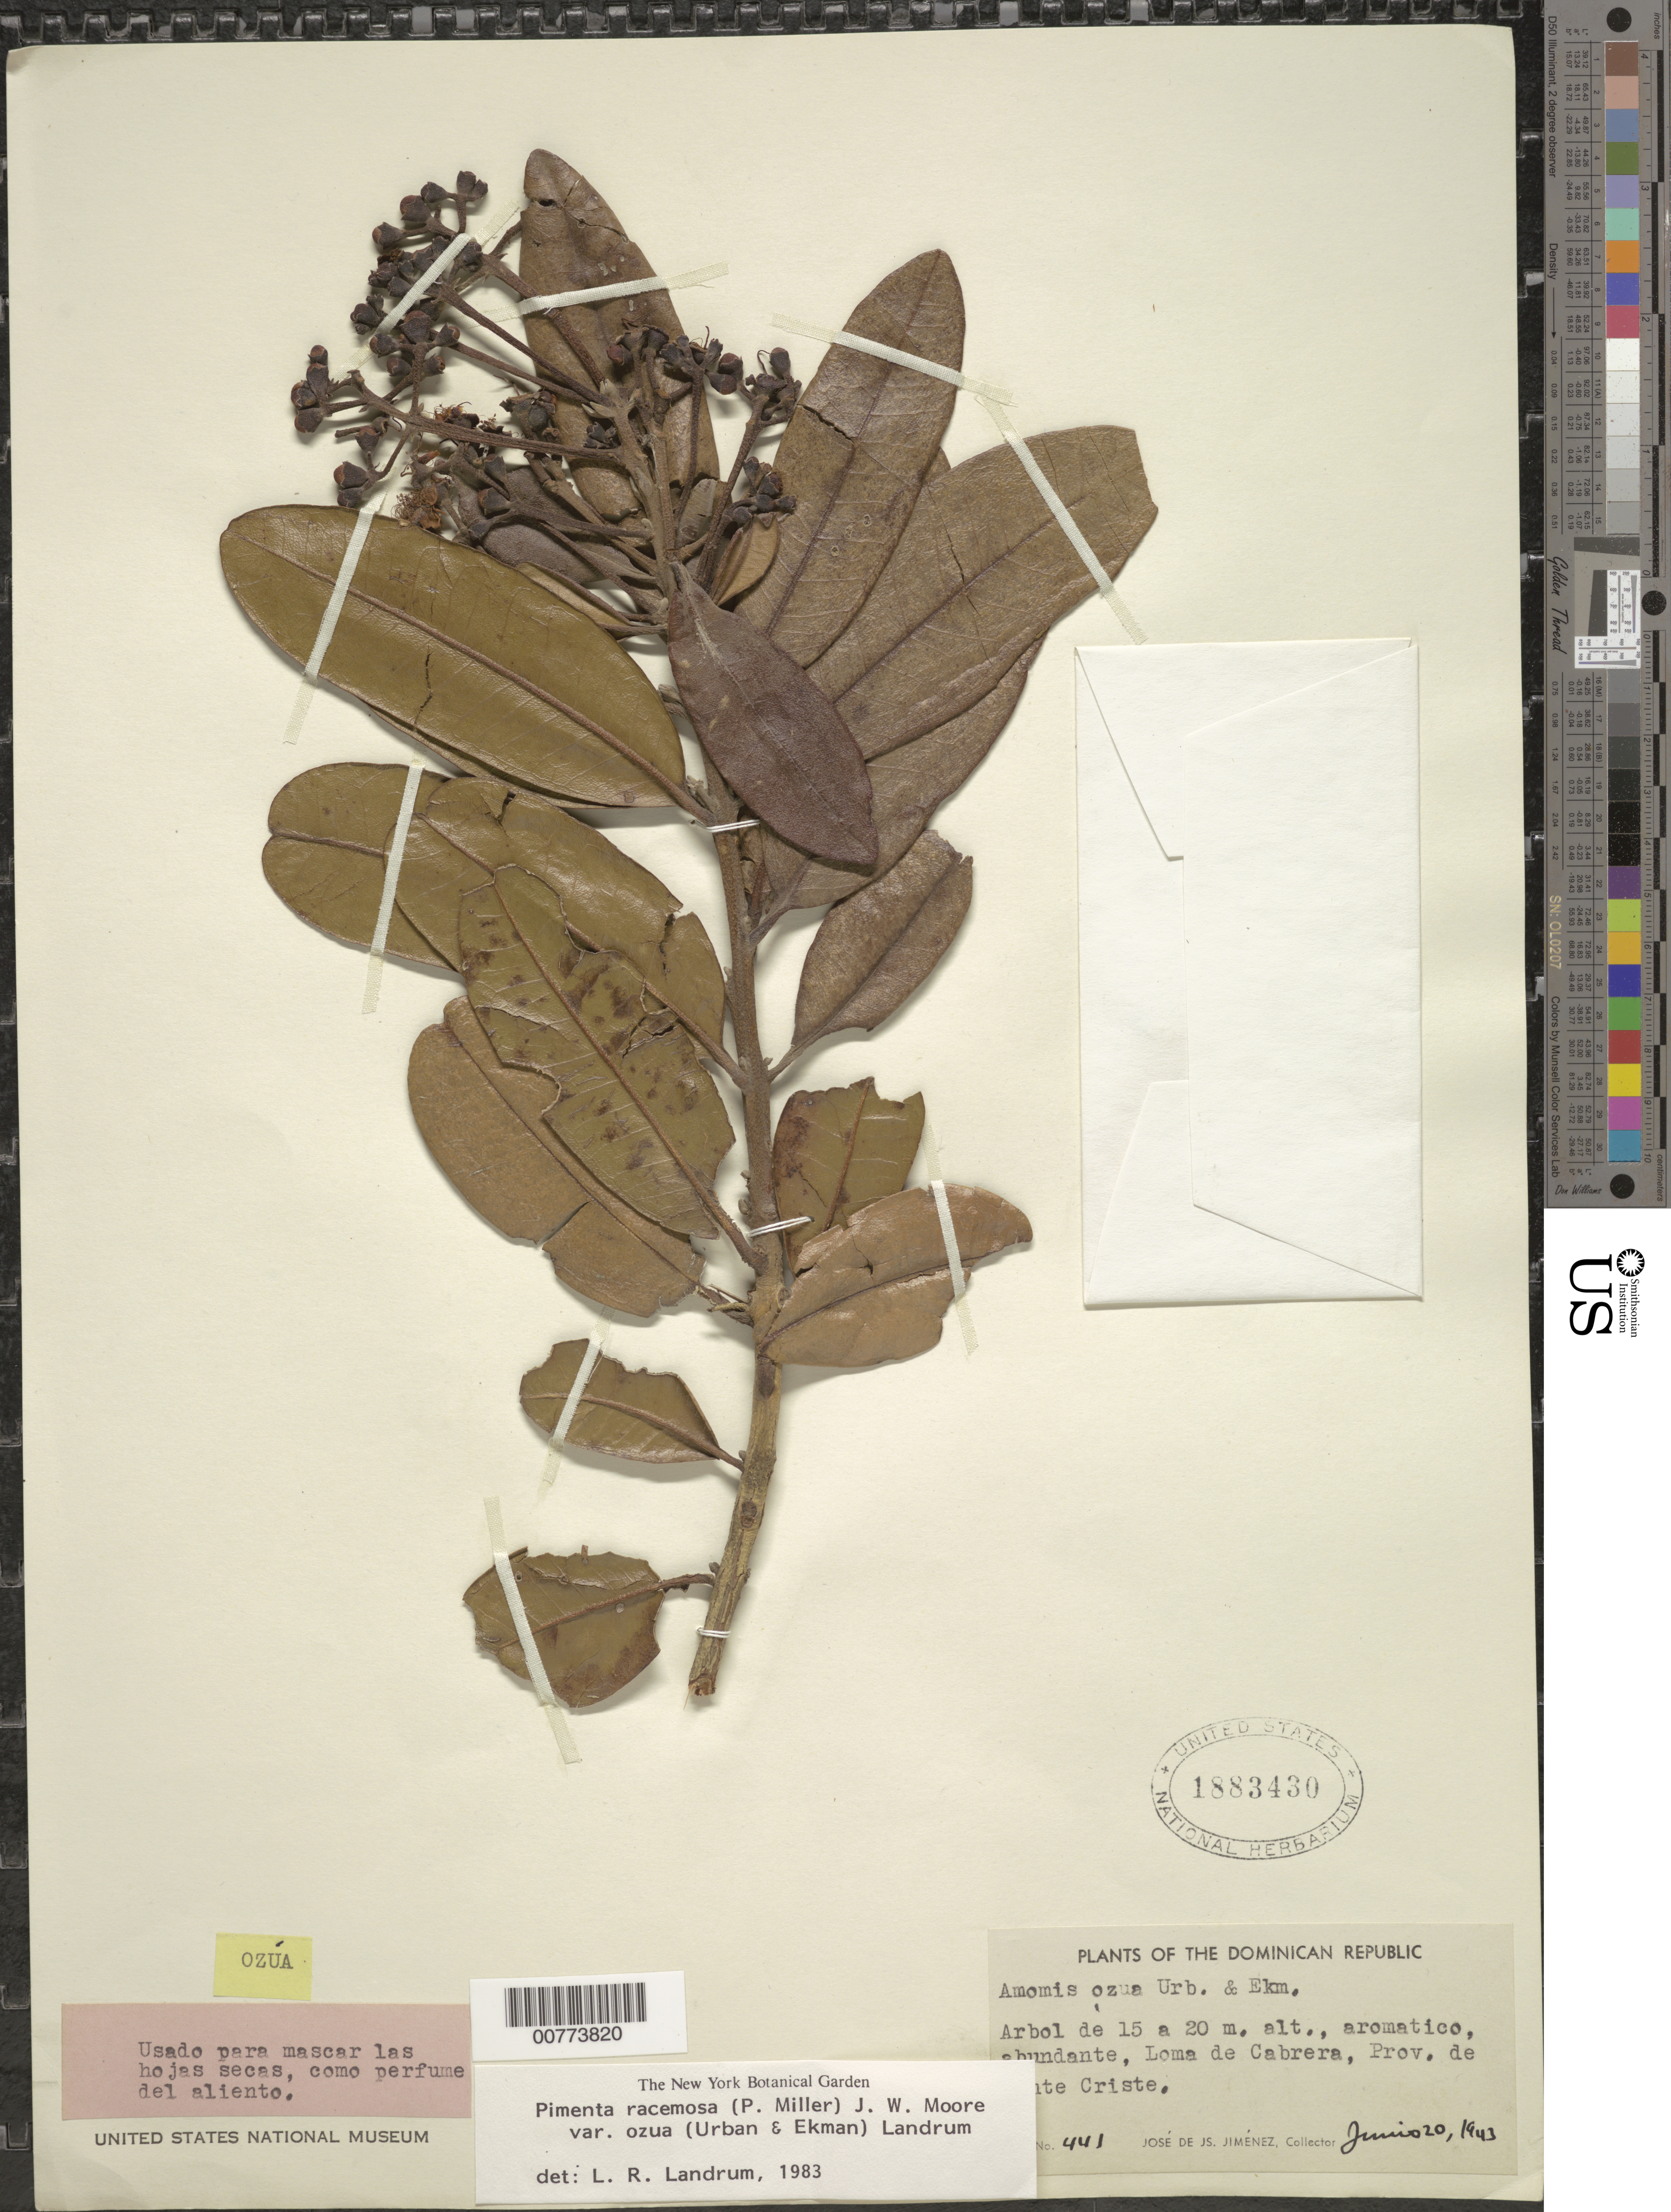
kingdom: Plantae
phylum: Tracheophyta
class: Magnoliopsida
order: Myrtales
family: Myrtaceae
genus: Pimenta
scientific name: Pimenta racemosa var. ozua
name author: (Urb. & Ekman) Landrum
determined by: Landrum, L. R.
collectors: J. J. Jiménez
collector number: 441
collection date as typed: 20 Jun 1943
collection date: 1943-06-20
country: Dominican Republic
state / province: Monte Cristi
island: Hispaniola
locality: Loma de Cabrera.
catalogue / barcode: US 1883430